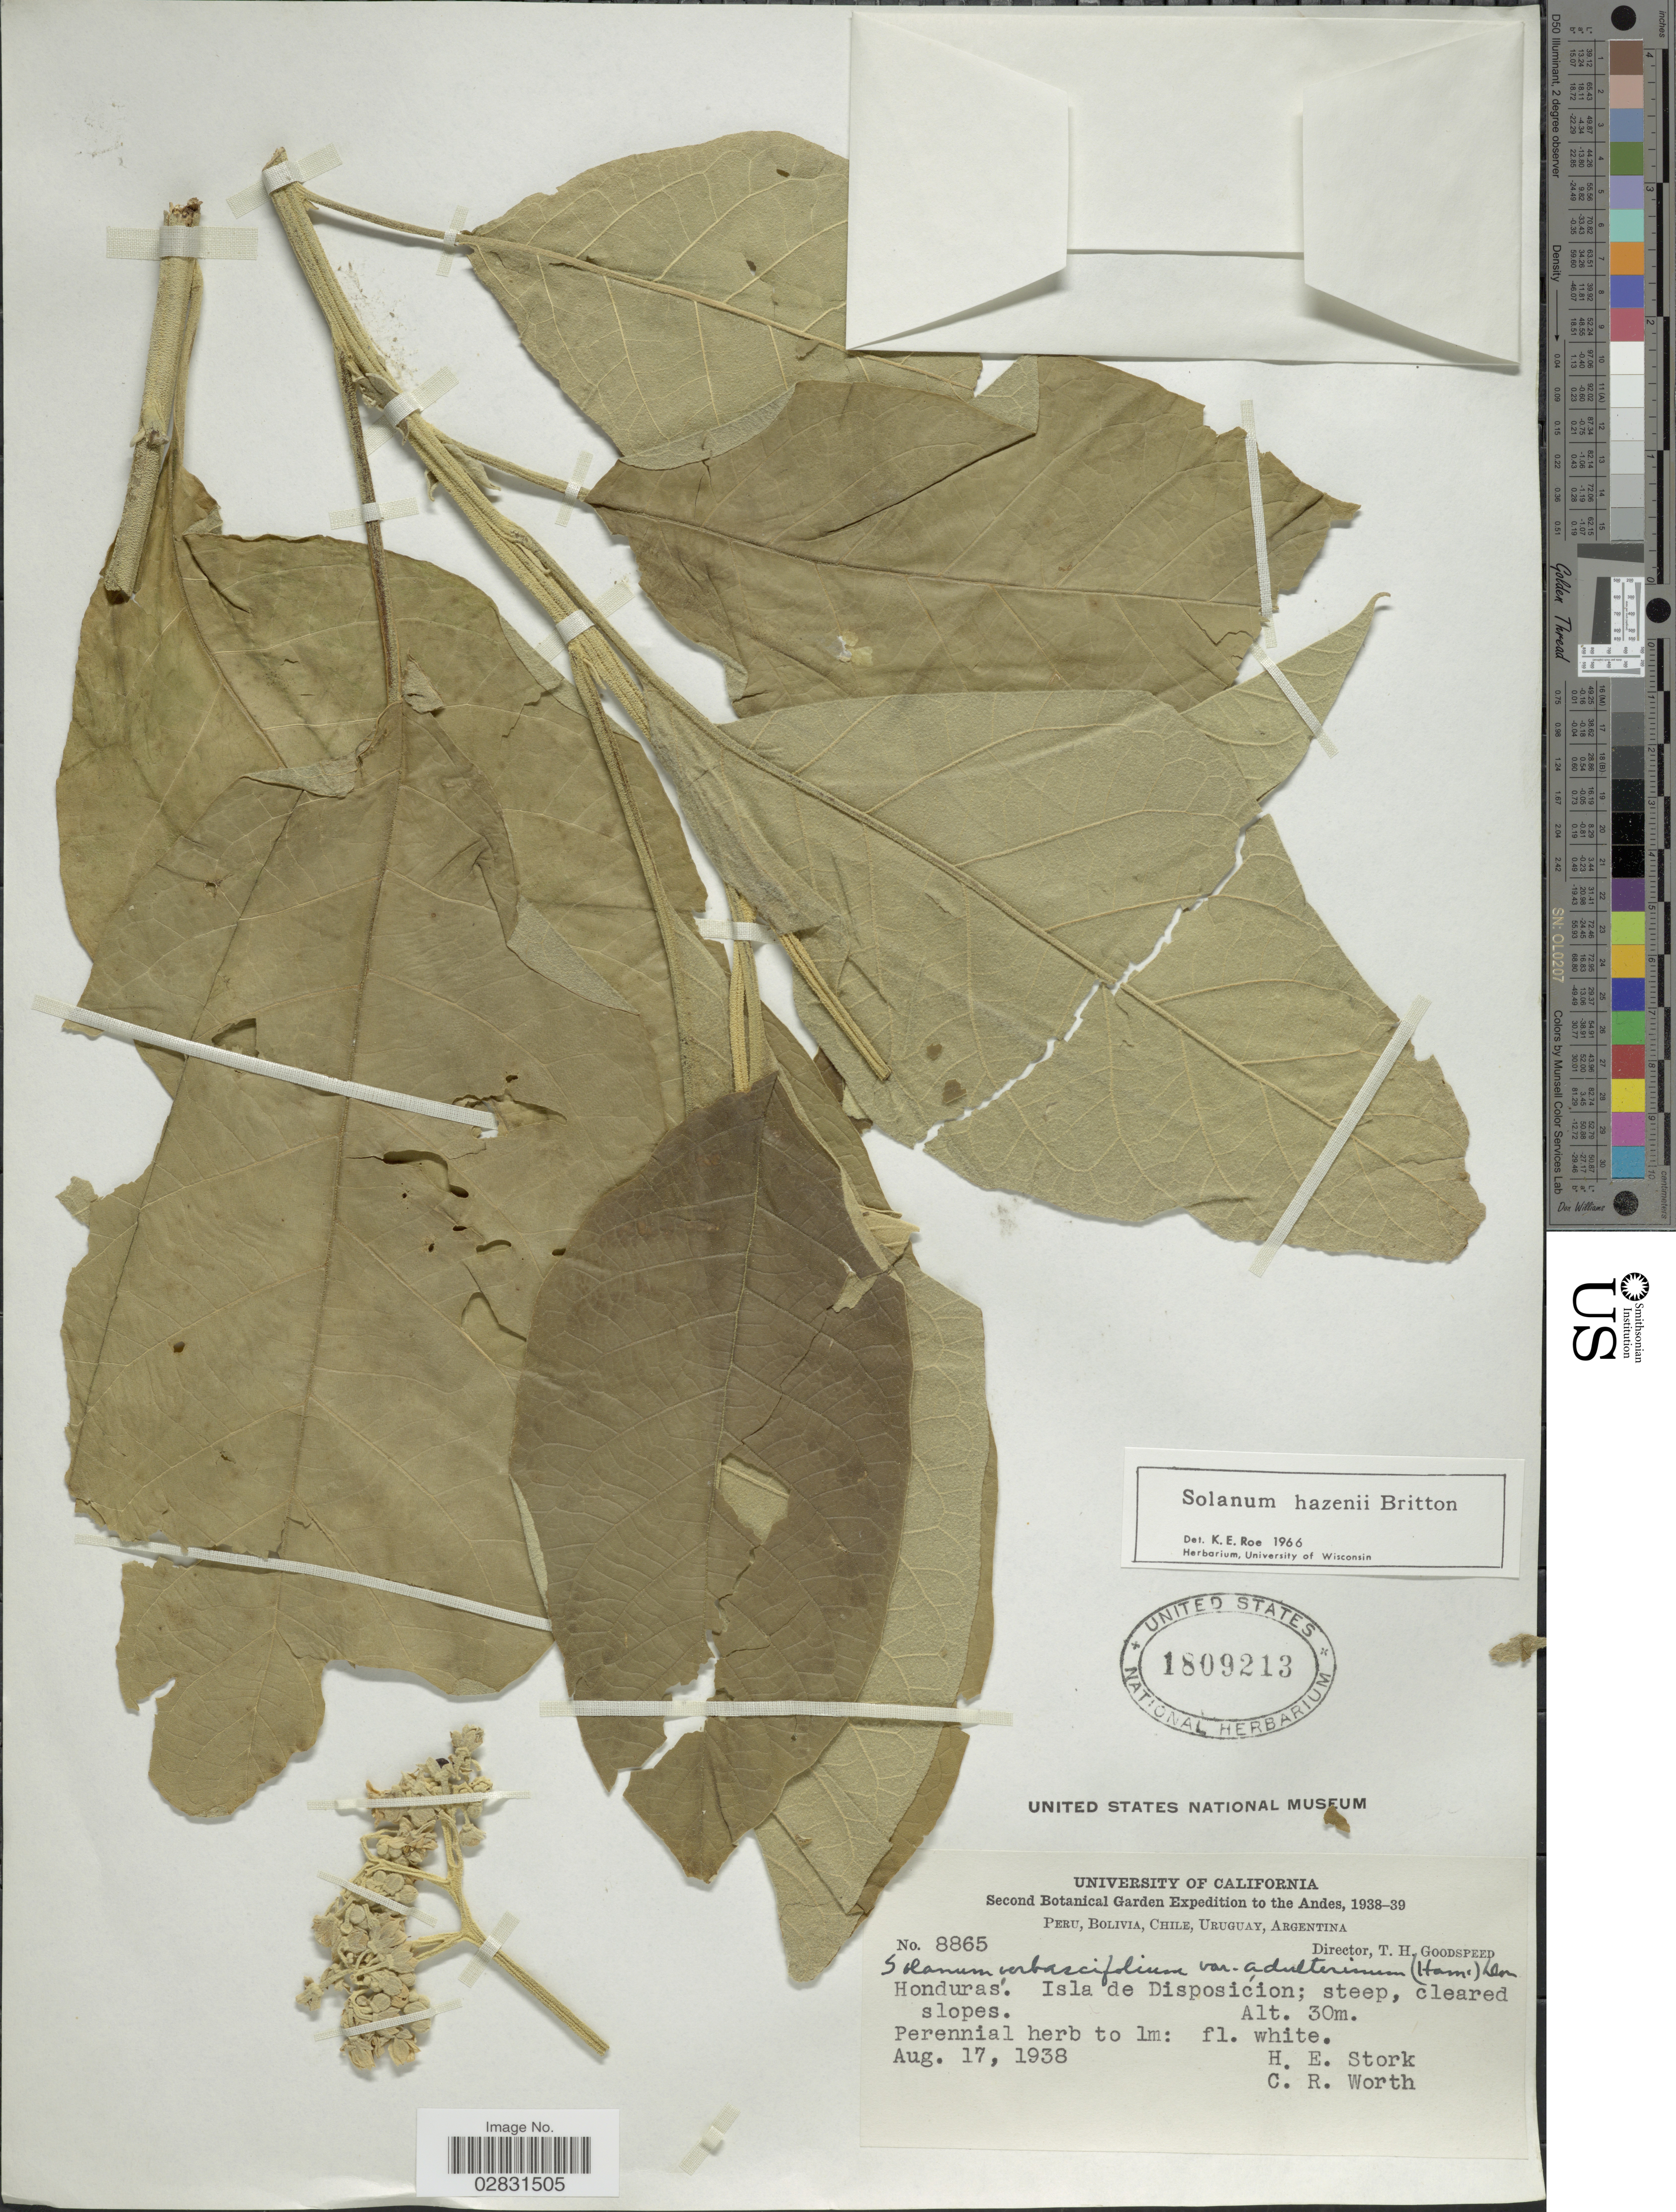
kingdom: Plantae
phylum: Tracheophyta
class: Magnoliopsida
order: Solanales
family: Solanaceae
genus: Solanum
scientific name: Solanum hazenii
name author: Britton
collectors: H. E. Stork & C. R. Worth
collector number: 8865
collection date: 1938-08-17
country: Honduras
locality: Andes. Isla de Disposicíon.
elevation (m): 30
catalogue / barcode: US 1809213